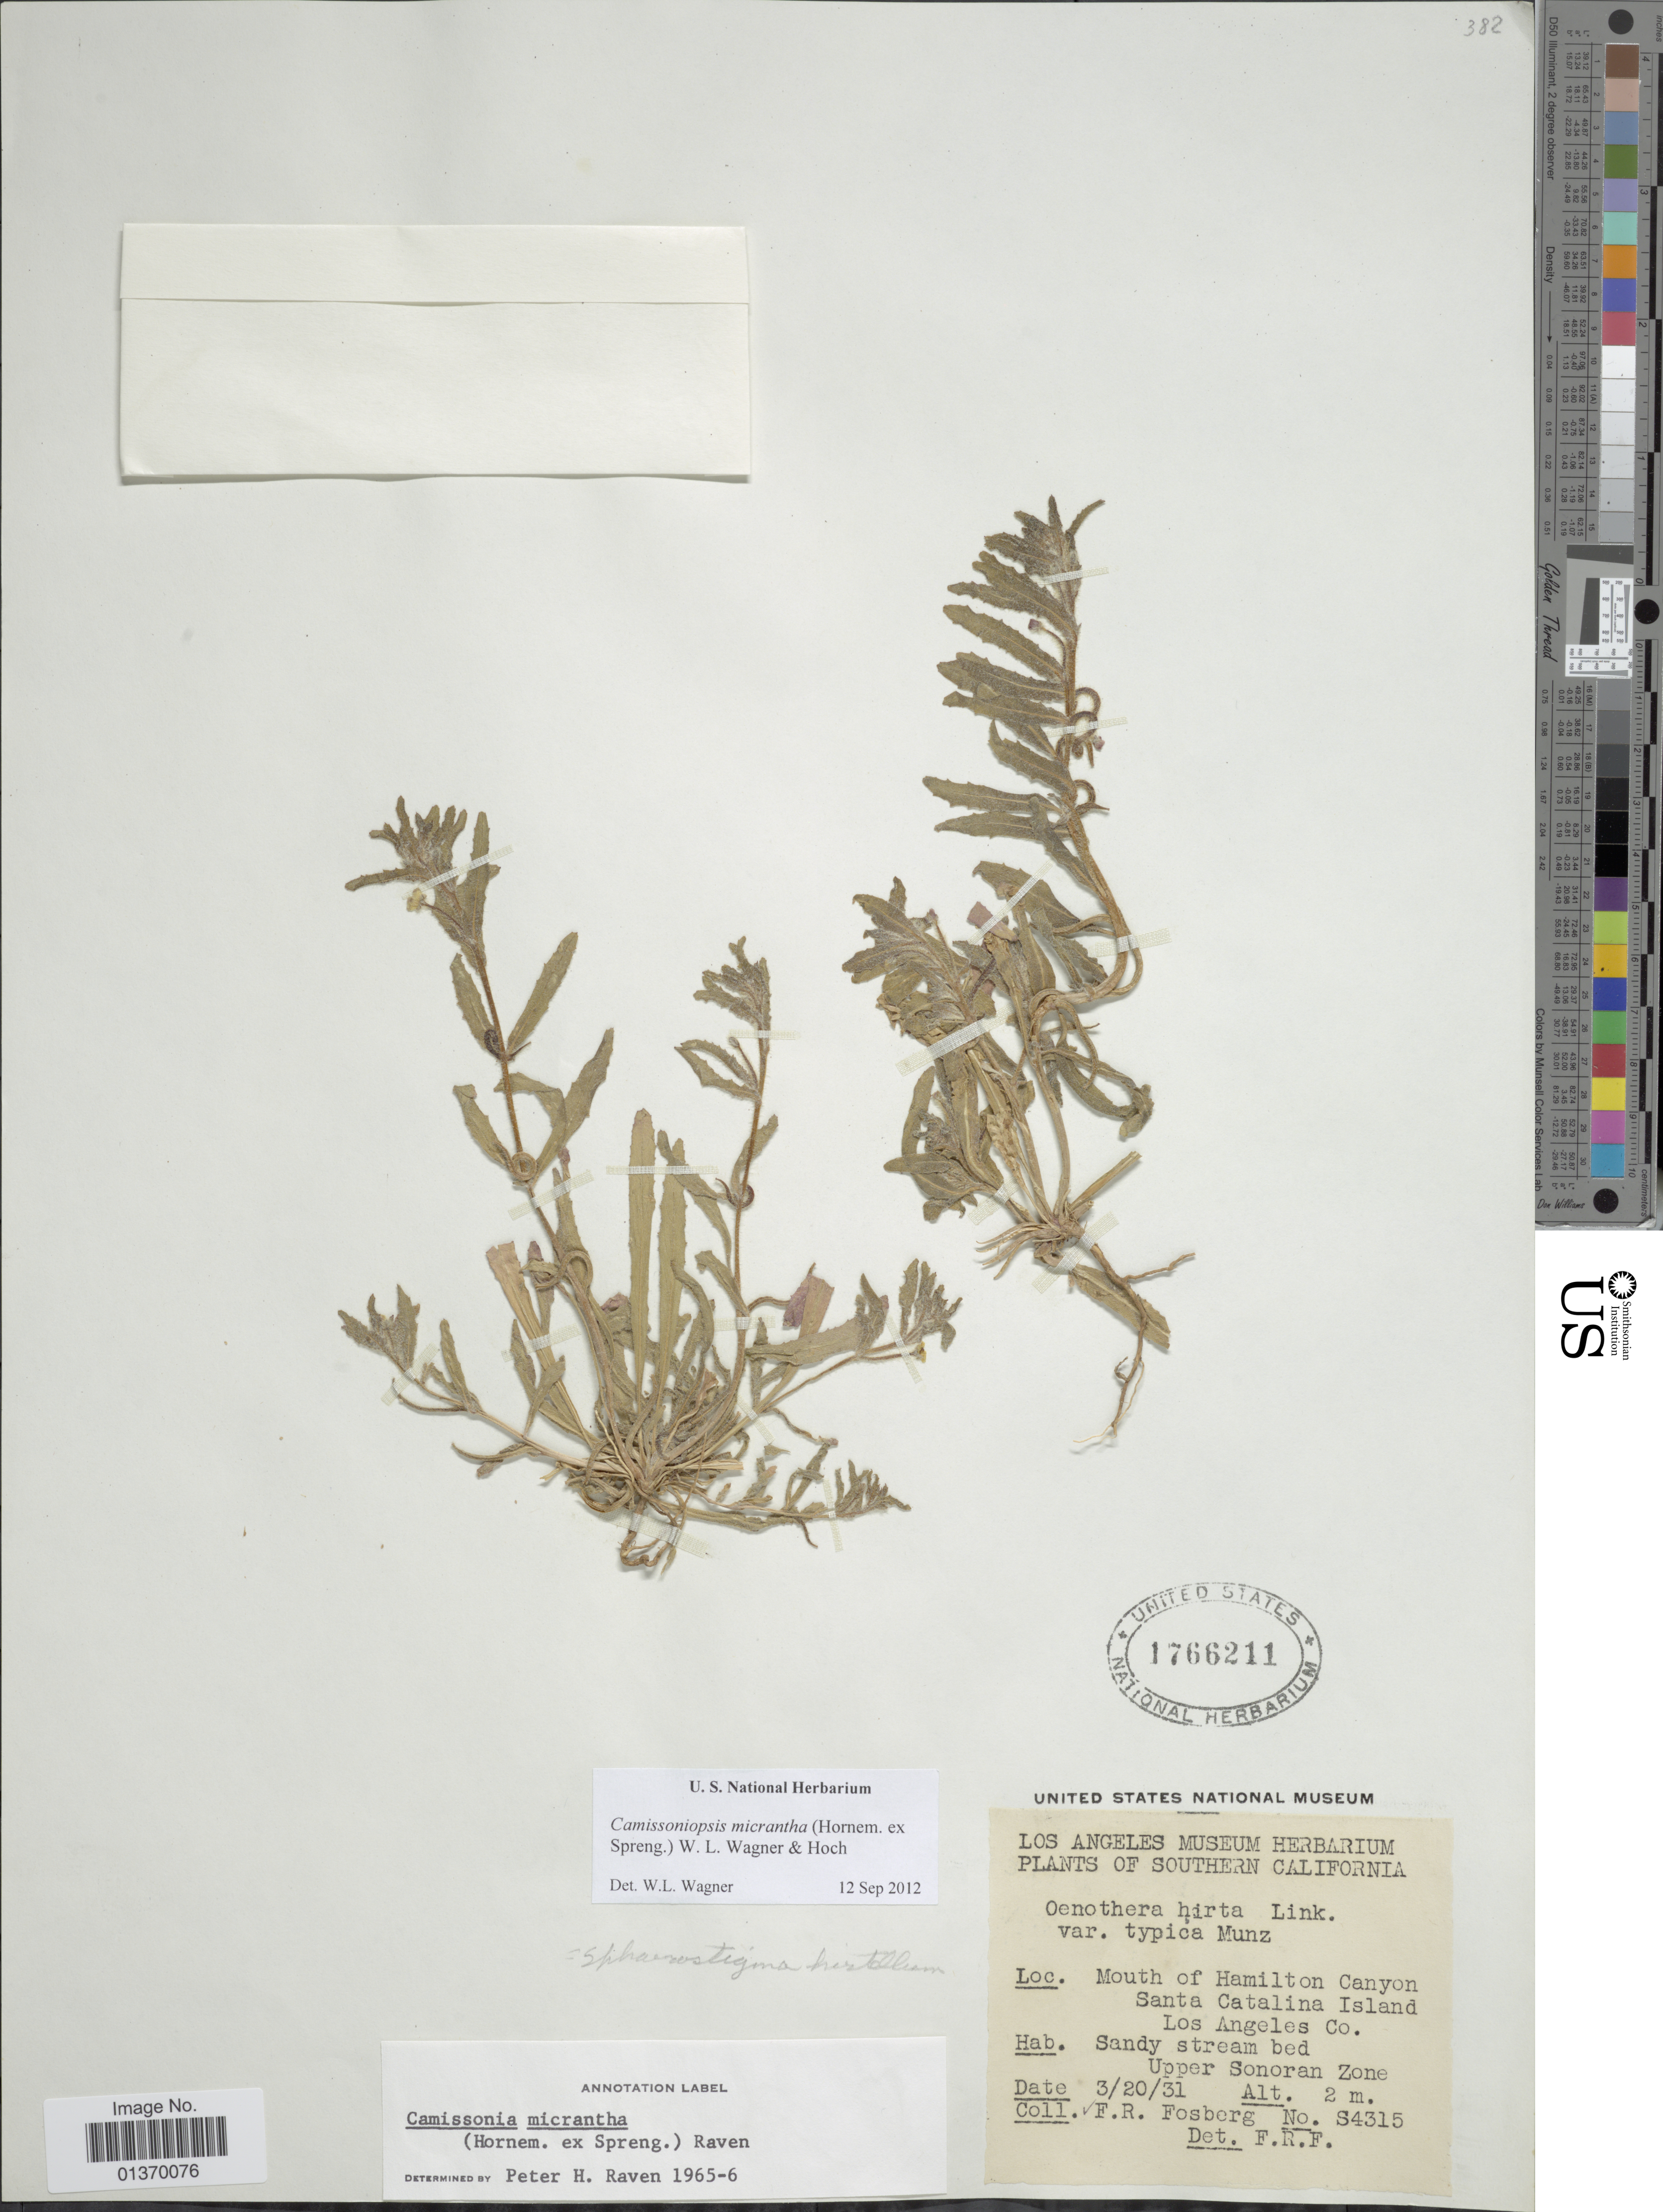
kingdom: Plantae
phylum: Tracheophyta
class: Magnoliopsida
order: Myrtales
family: Onagraceae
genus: Camissoniopsis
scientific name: Camissoniopsis micrantha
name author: (Hornem. ex Spreng.) W.L. Wagner & Hoch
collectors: F. R. Fosberg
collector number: S4315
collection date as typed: Transcribed d/m/y: 20/3/31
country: United States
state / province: California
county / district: Los Angeles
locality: Southern California, Mouth of Hamilton Canyon, Santa Catalina Island, Los Angeles Co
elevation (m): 2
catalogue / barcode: US 1766211